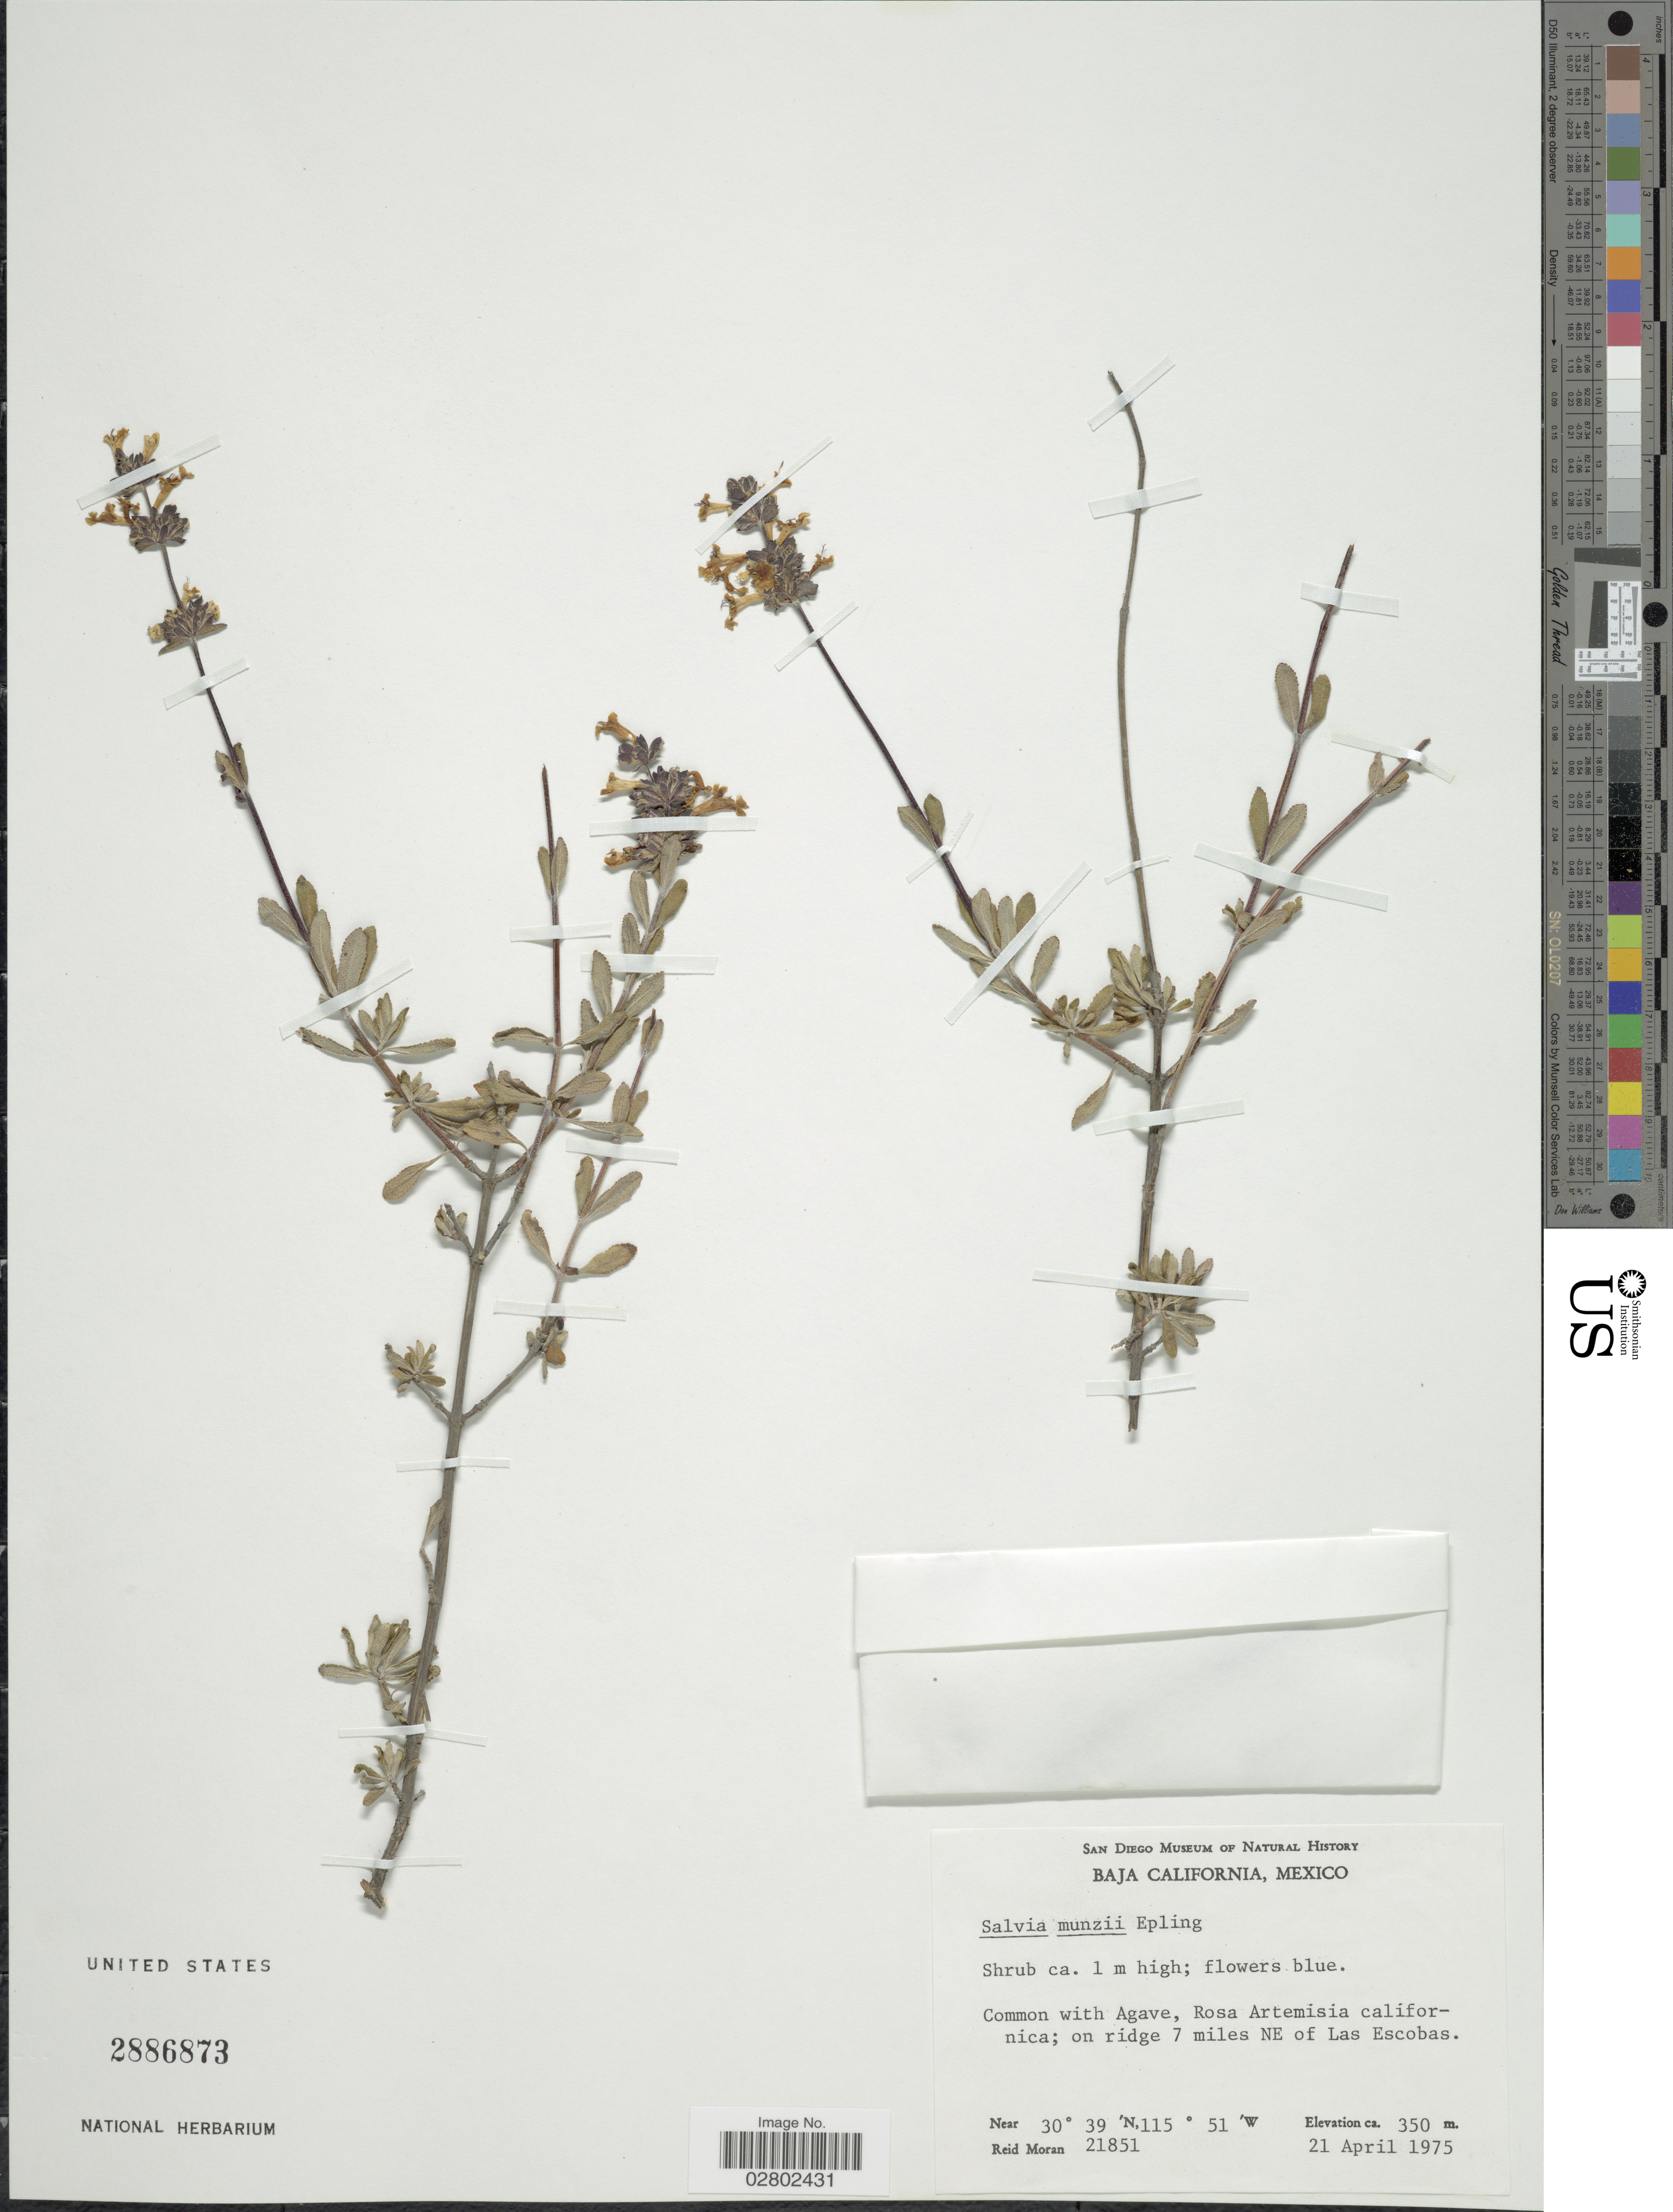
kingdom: Plantae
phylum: Tracheophyta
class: Magnoliopsida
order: Lamiales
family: Lamiaceae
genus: Salvia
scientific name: Salvia munzii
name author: Epling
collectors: R. V. Moran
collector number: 21851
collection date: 1975-04-21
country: Mexico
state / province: Baja California Norte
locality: On ridge 7 miles NE of Las Escobas.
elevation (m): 350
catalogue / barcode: US 2886873